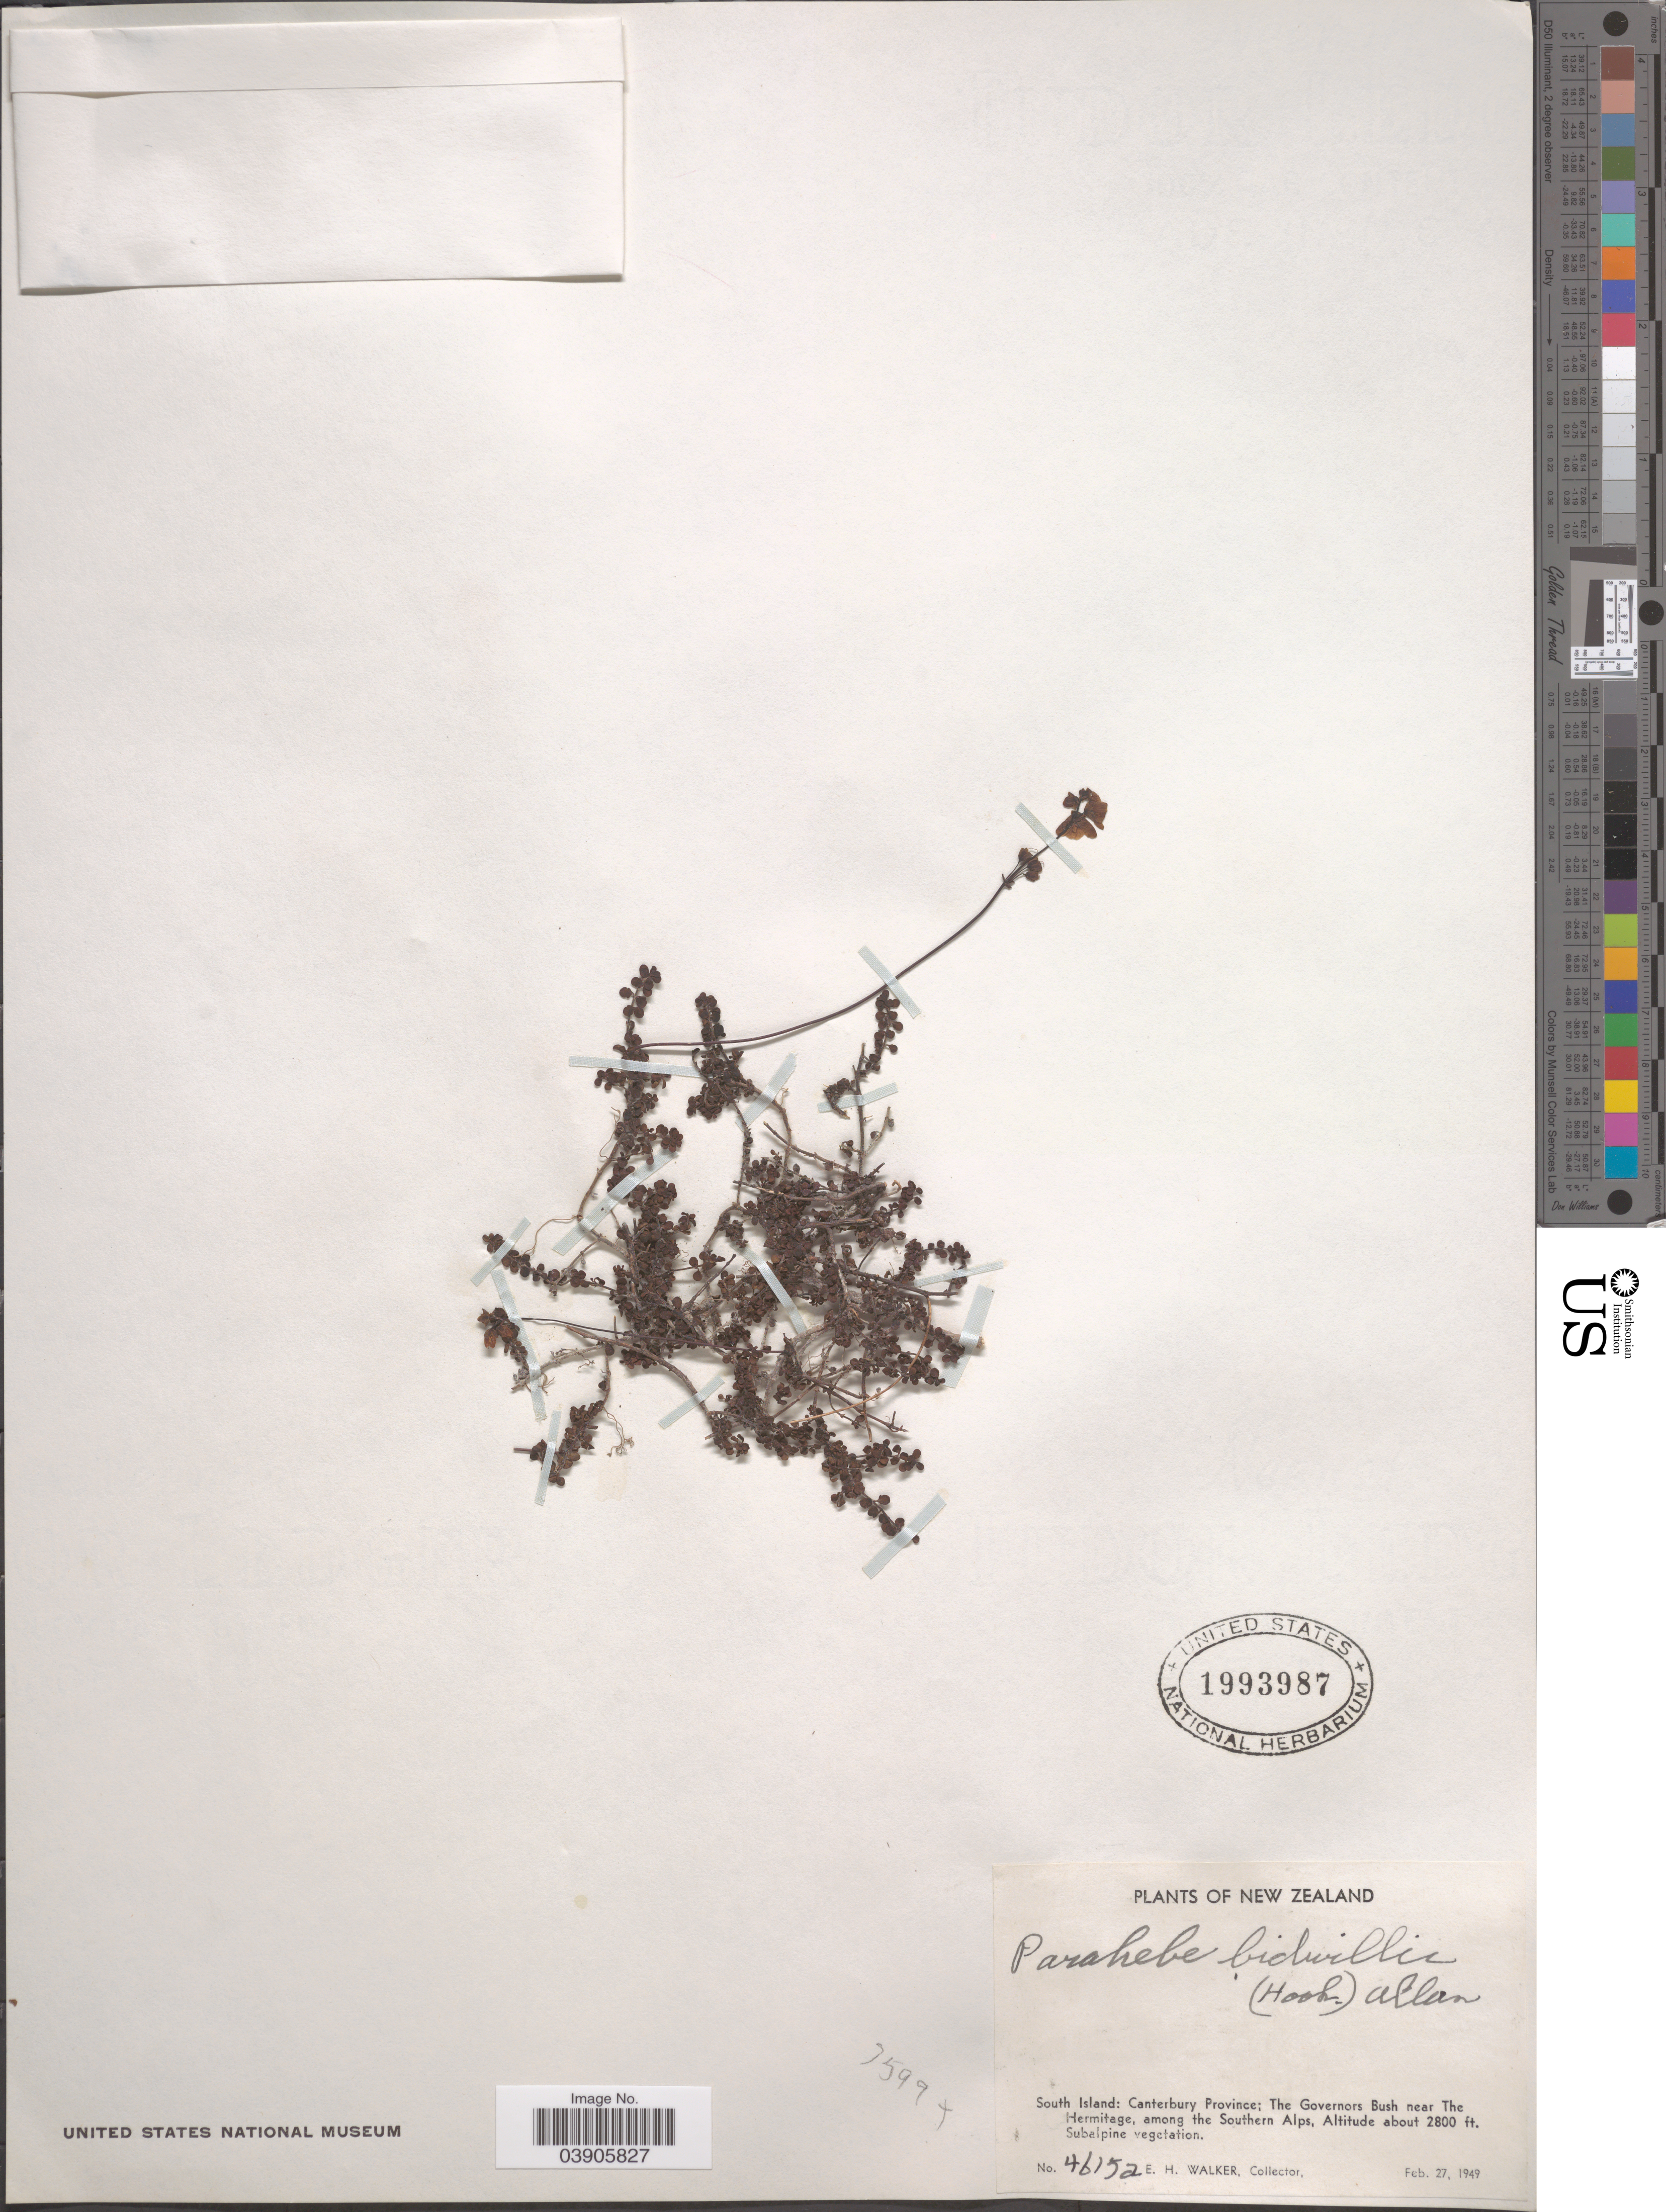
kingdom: Plantae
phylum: Tracheophyta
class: Magnoliopsida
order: Lamiales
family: Plantaginaceae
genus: Hebe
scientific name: Hebe bidwillii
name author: (Hook.) A. Wall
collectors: E. H. Walker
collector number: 46152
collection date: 1949-02-27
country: New Zealand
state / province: Canterbury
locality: South Island; The Governors Bush near The Hermitage, among the Southern Alps.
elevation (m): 853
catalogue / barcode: US 1993987